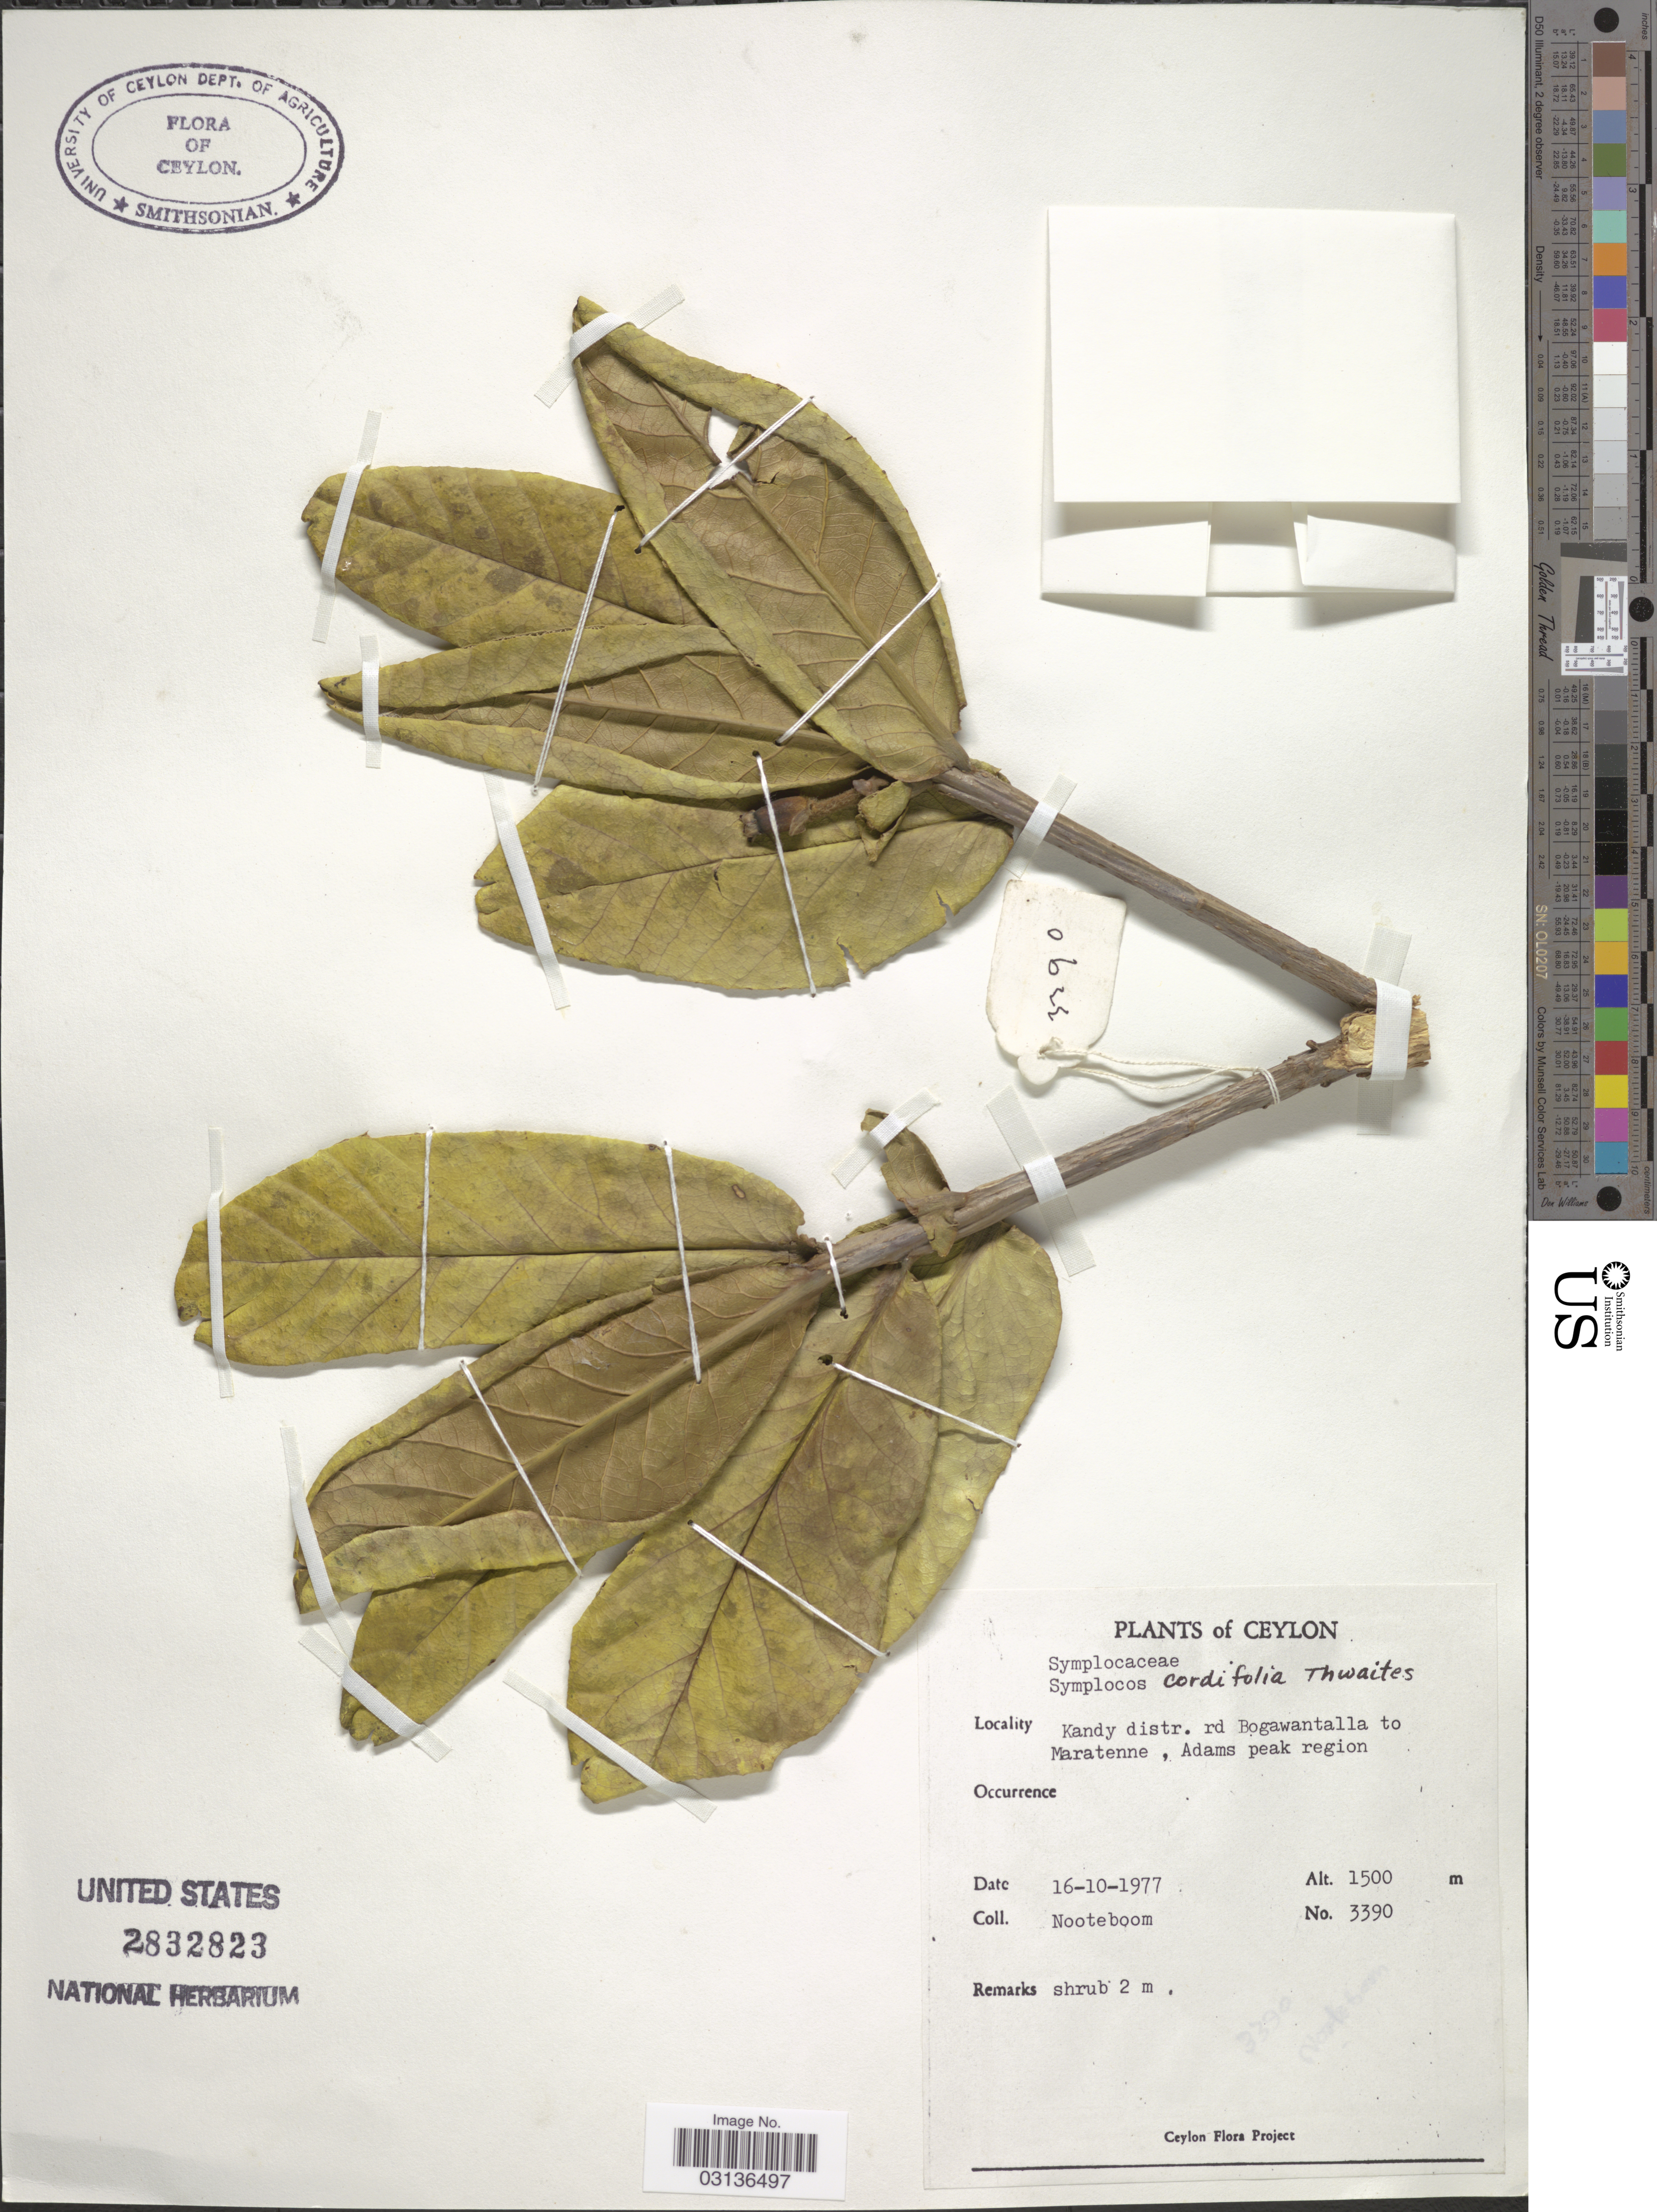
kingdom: Plantae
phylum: Tracheophyta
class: Magnoliopsida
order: Ericales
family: Symplocaceae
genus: Symplocos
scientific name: Symplocos cordifolia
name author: Thwaites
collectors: Nooteboom, --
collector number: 3390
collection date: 1977-10-16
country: Sri Lanka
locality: Ceylon. Kandy distr. rd Bogawantalla to Maratenne, Adams peak region.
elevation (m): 1500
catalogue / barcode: US 2832823